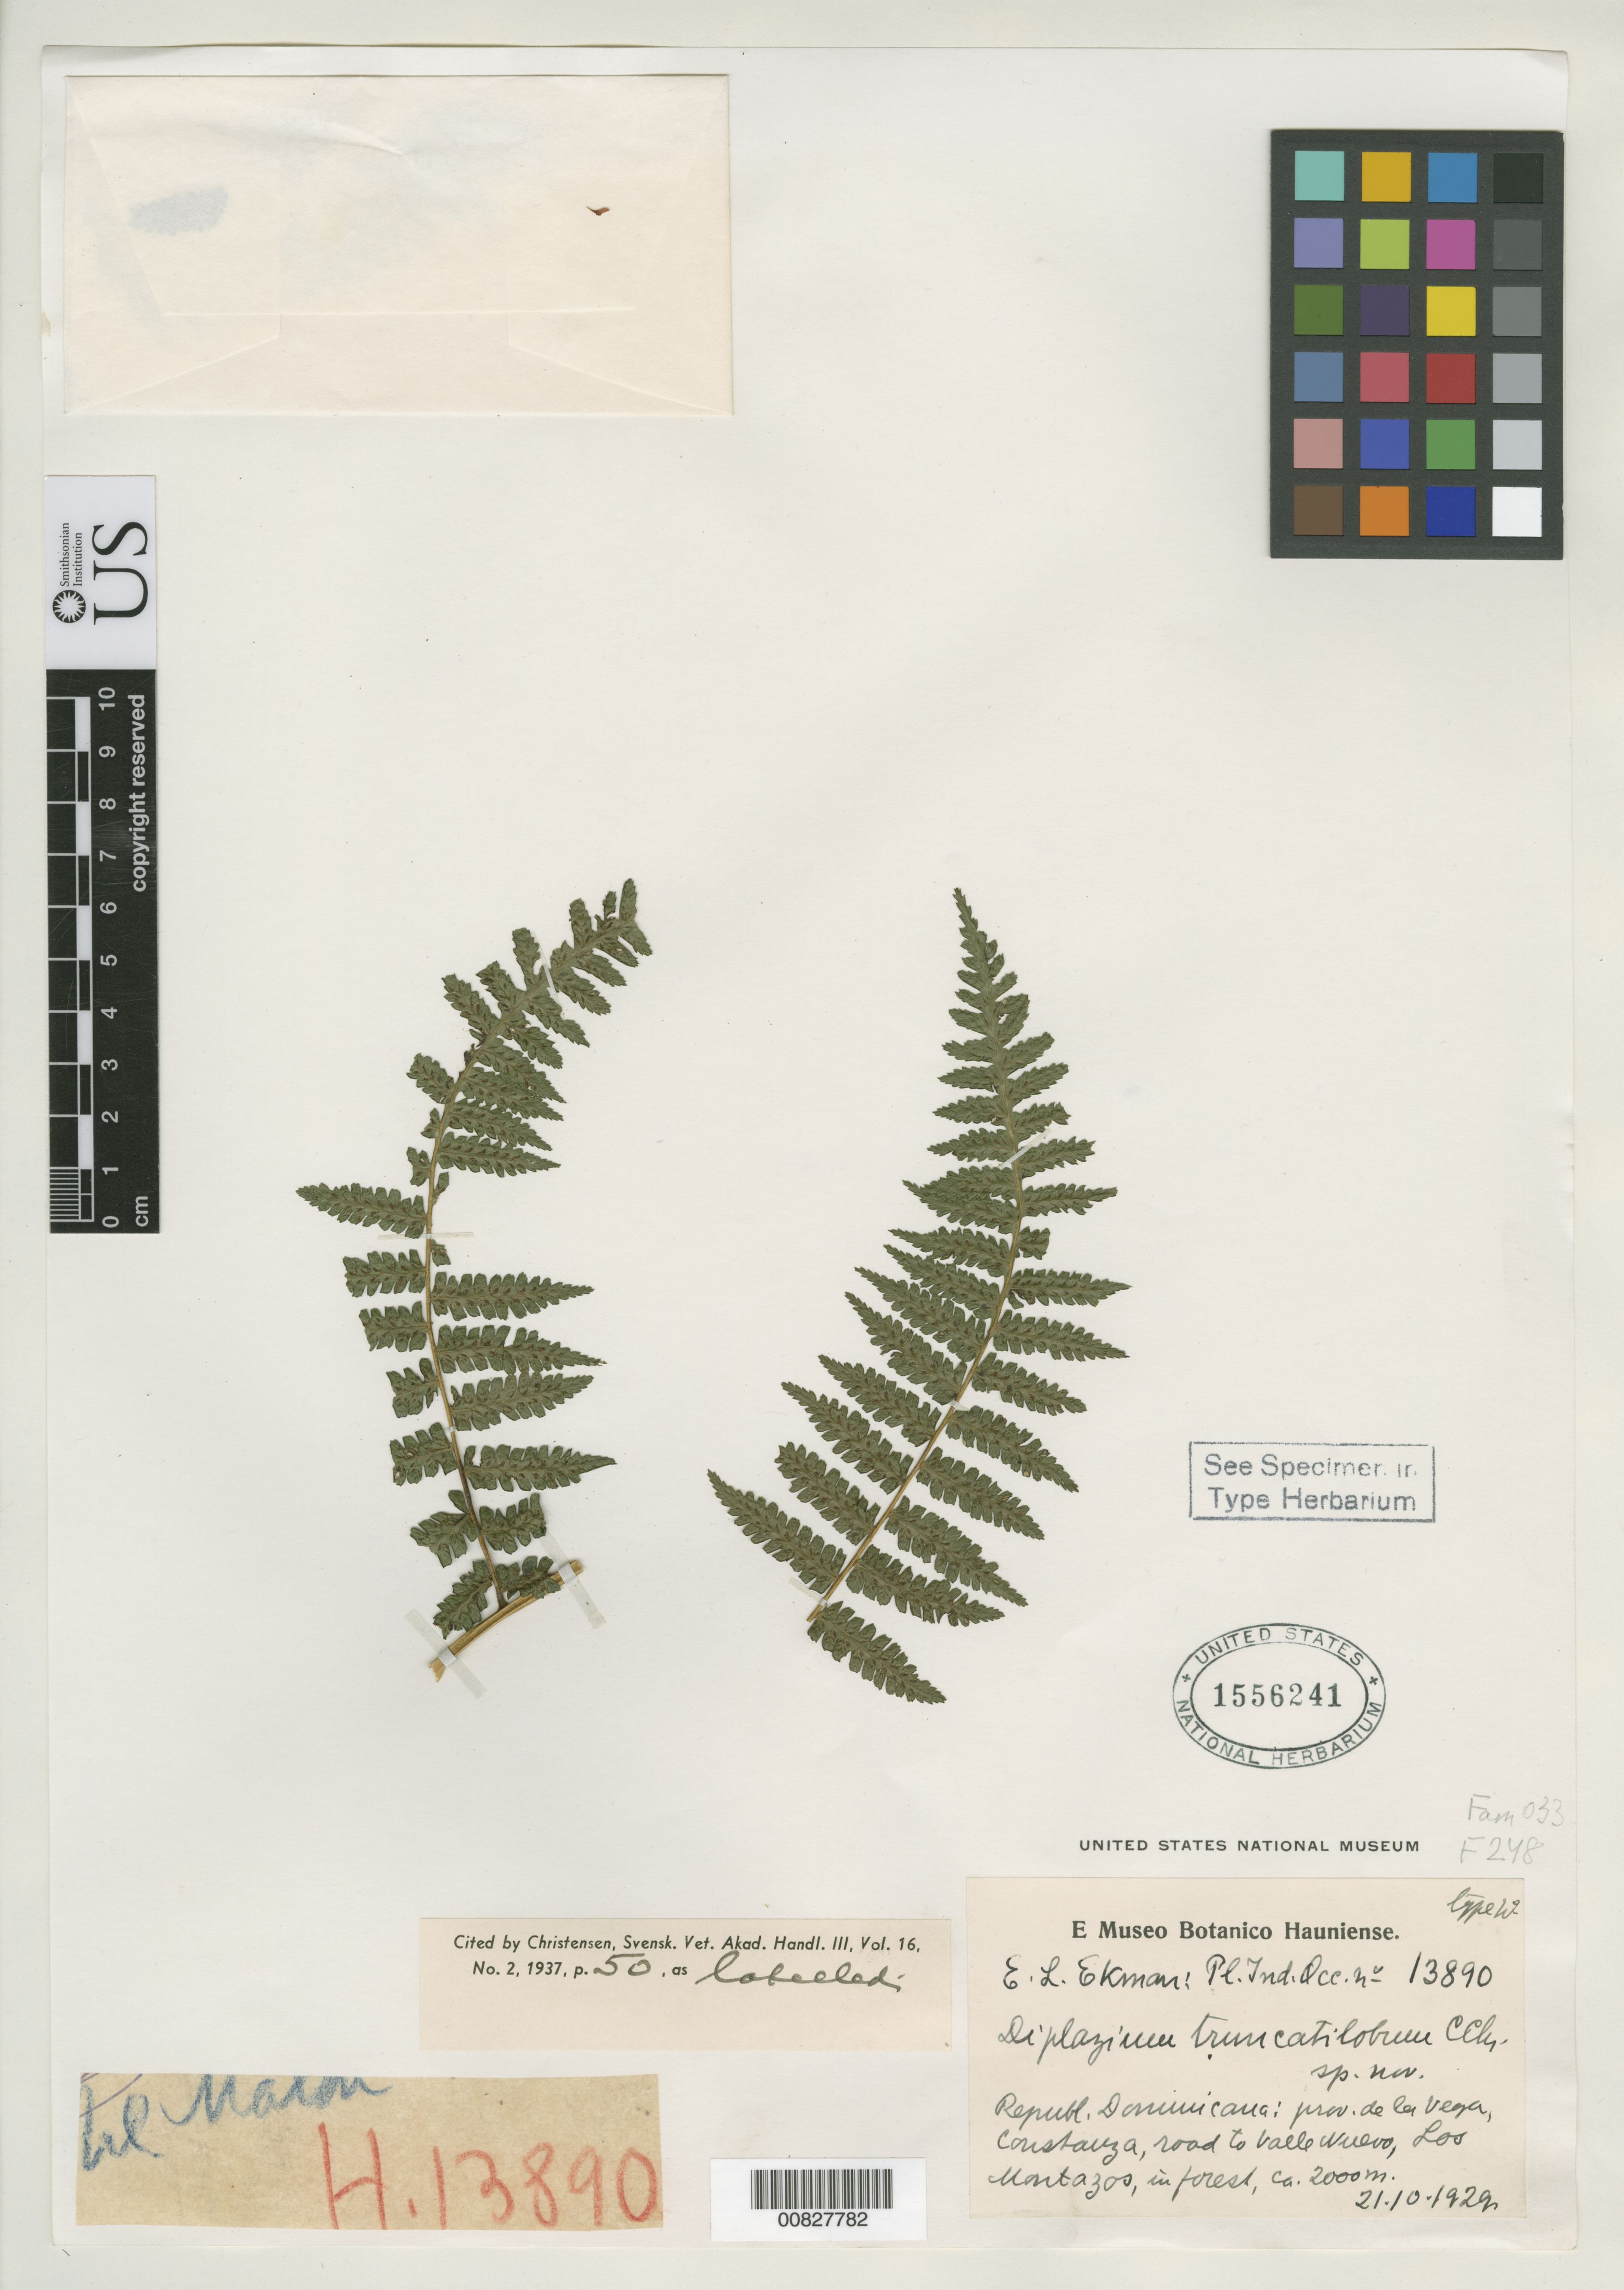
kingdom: Plantae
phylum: Tracheophyta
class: Polypodiopsida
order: Polypodiales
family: Athyriaceae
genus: Diplazium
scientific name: Diplazium truncatilobum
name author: C. Chr.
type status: Isotype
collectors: E. L. Ekman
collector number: H13890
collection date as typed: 21 Oct 1929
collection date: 1929-10-21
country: Dominican Republic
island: Hispaniola Island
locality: Constanza, road to Valle Nuevo, Los Mantaze.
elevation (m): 200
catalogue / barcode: US 1556241